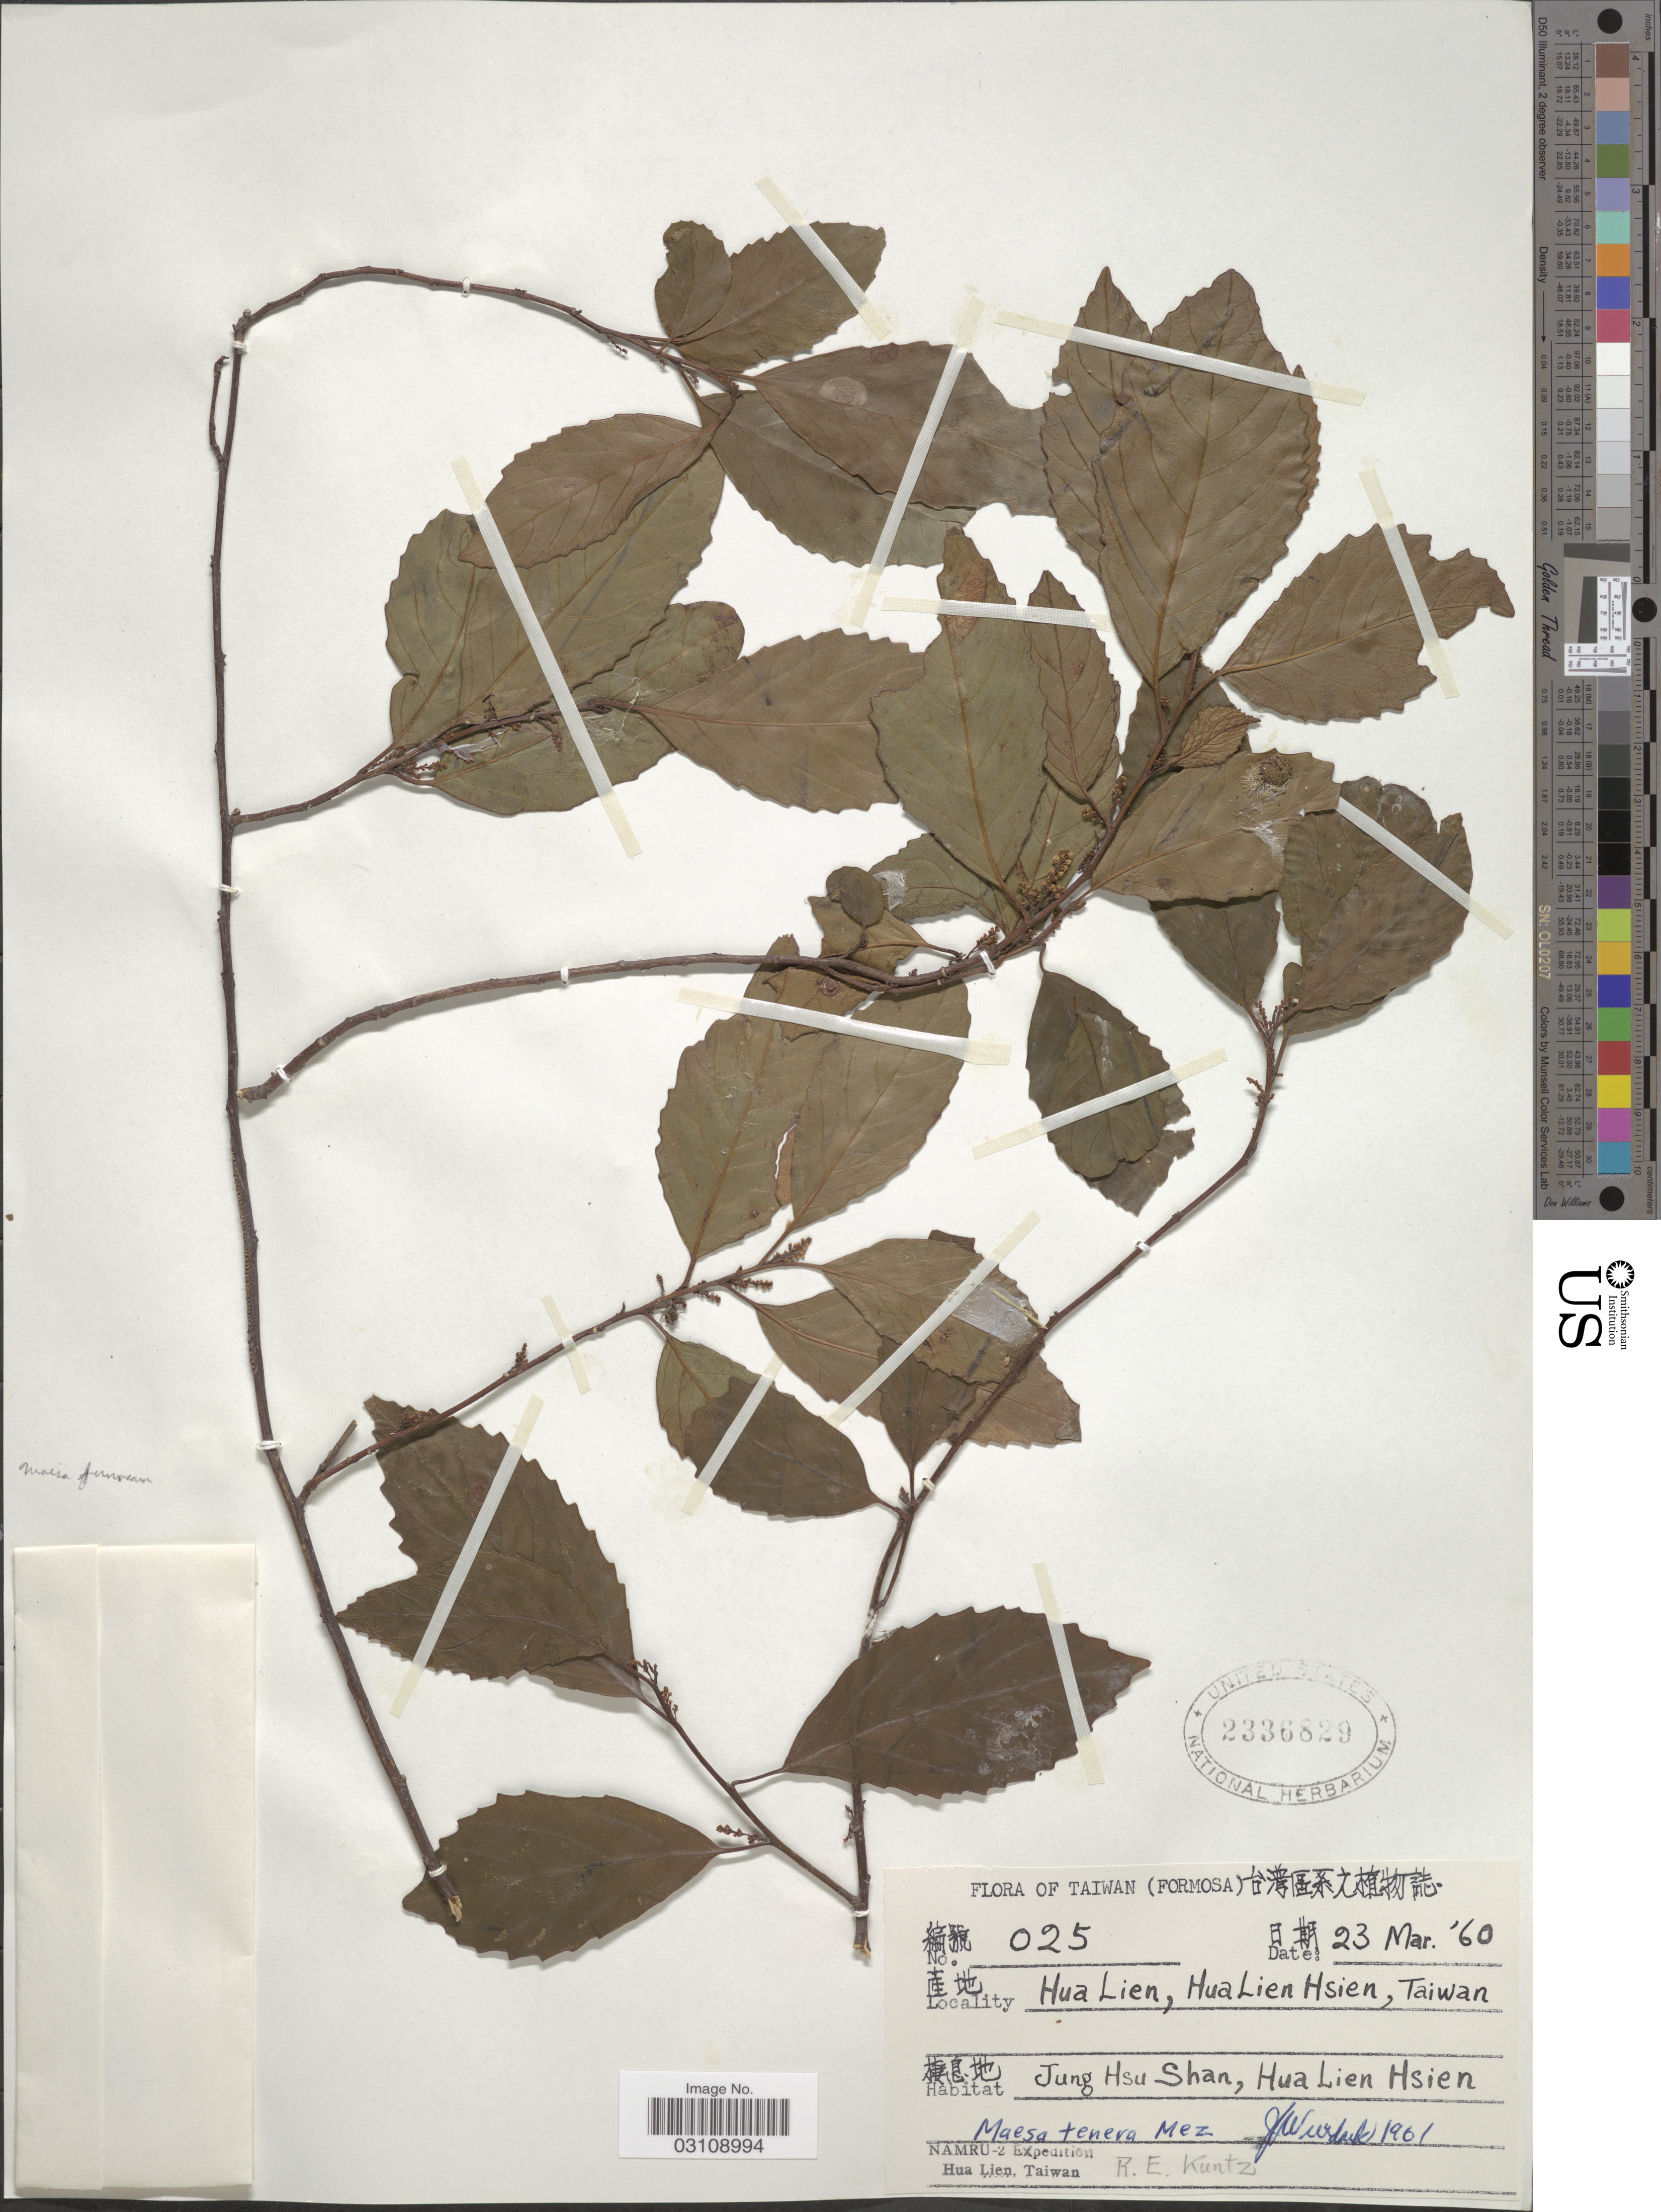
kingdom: Plantae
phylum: Tracheophyta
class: Magnoliopsida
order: Ericales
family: Primulaceae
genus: Maesa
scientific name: Maesa tenera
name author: Mez in Engl.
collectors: R. E. Kuntz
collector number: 025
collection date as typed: Transcribed d/m/y: 23/3/60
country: Taiwan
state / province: Hualien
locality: (Formosa), Hua Lien, Hua Lien Hsien, Jung Hsu Shan.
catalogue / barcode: US 2336829